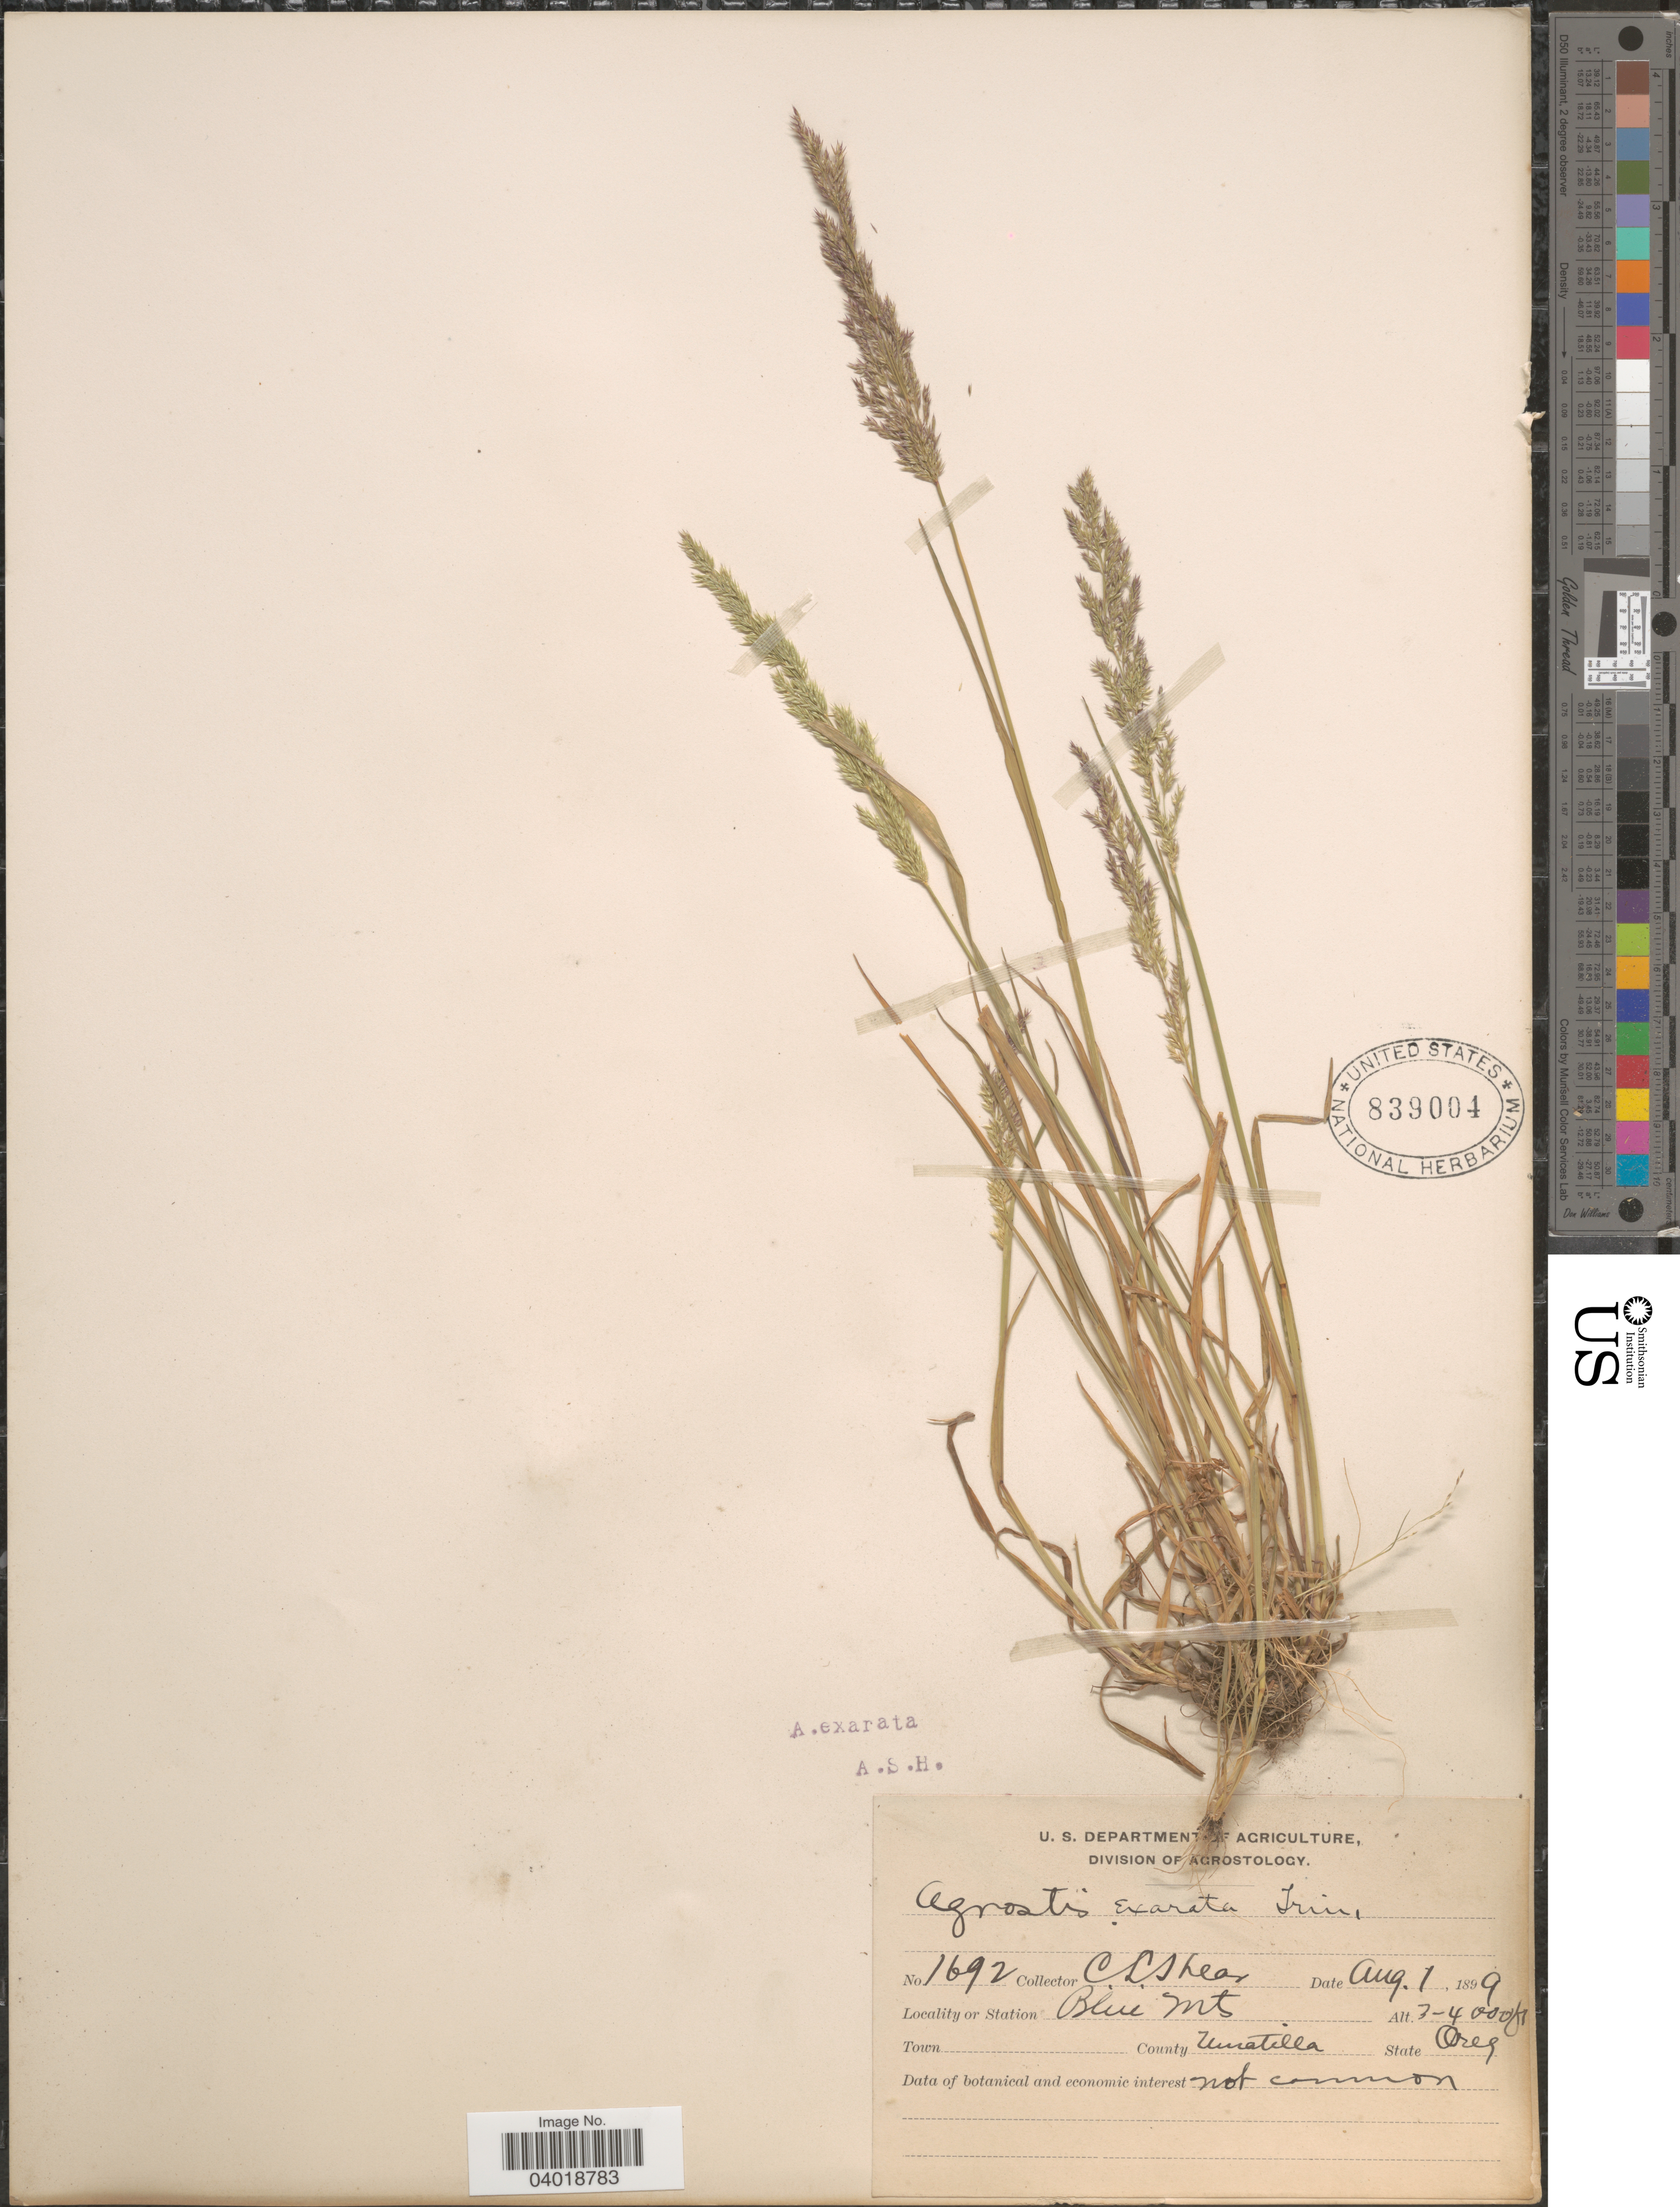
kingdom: Plantae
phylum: Tracheophyta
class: Liliopsida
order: Poales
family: Poaceae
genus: Agrostis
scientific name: Agrostis exarata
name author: Trin.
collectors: C. L. Shear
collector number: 1692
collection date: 1899-08-01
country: United States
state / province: Oregon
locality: Blue Mts. County Umatilla.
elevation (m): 914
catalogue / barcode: US 839004